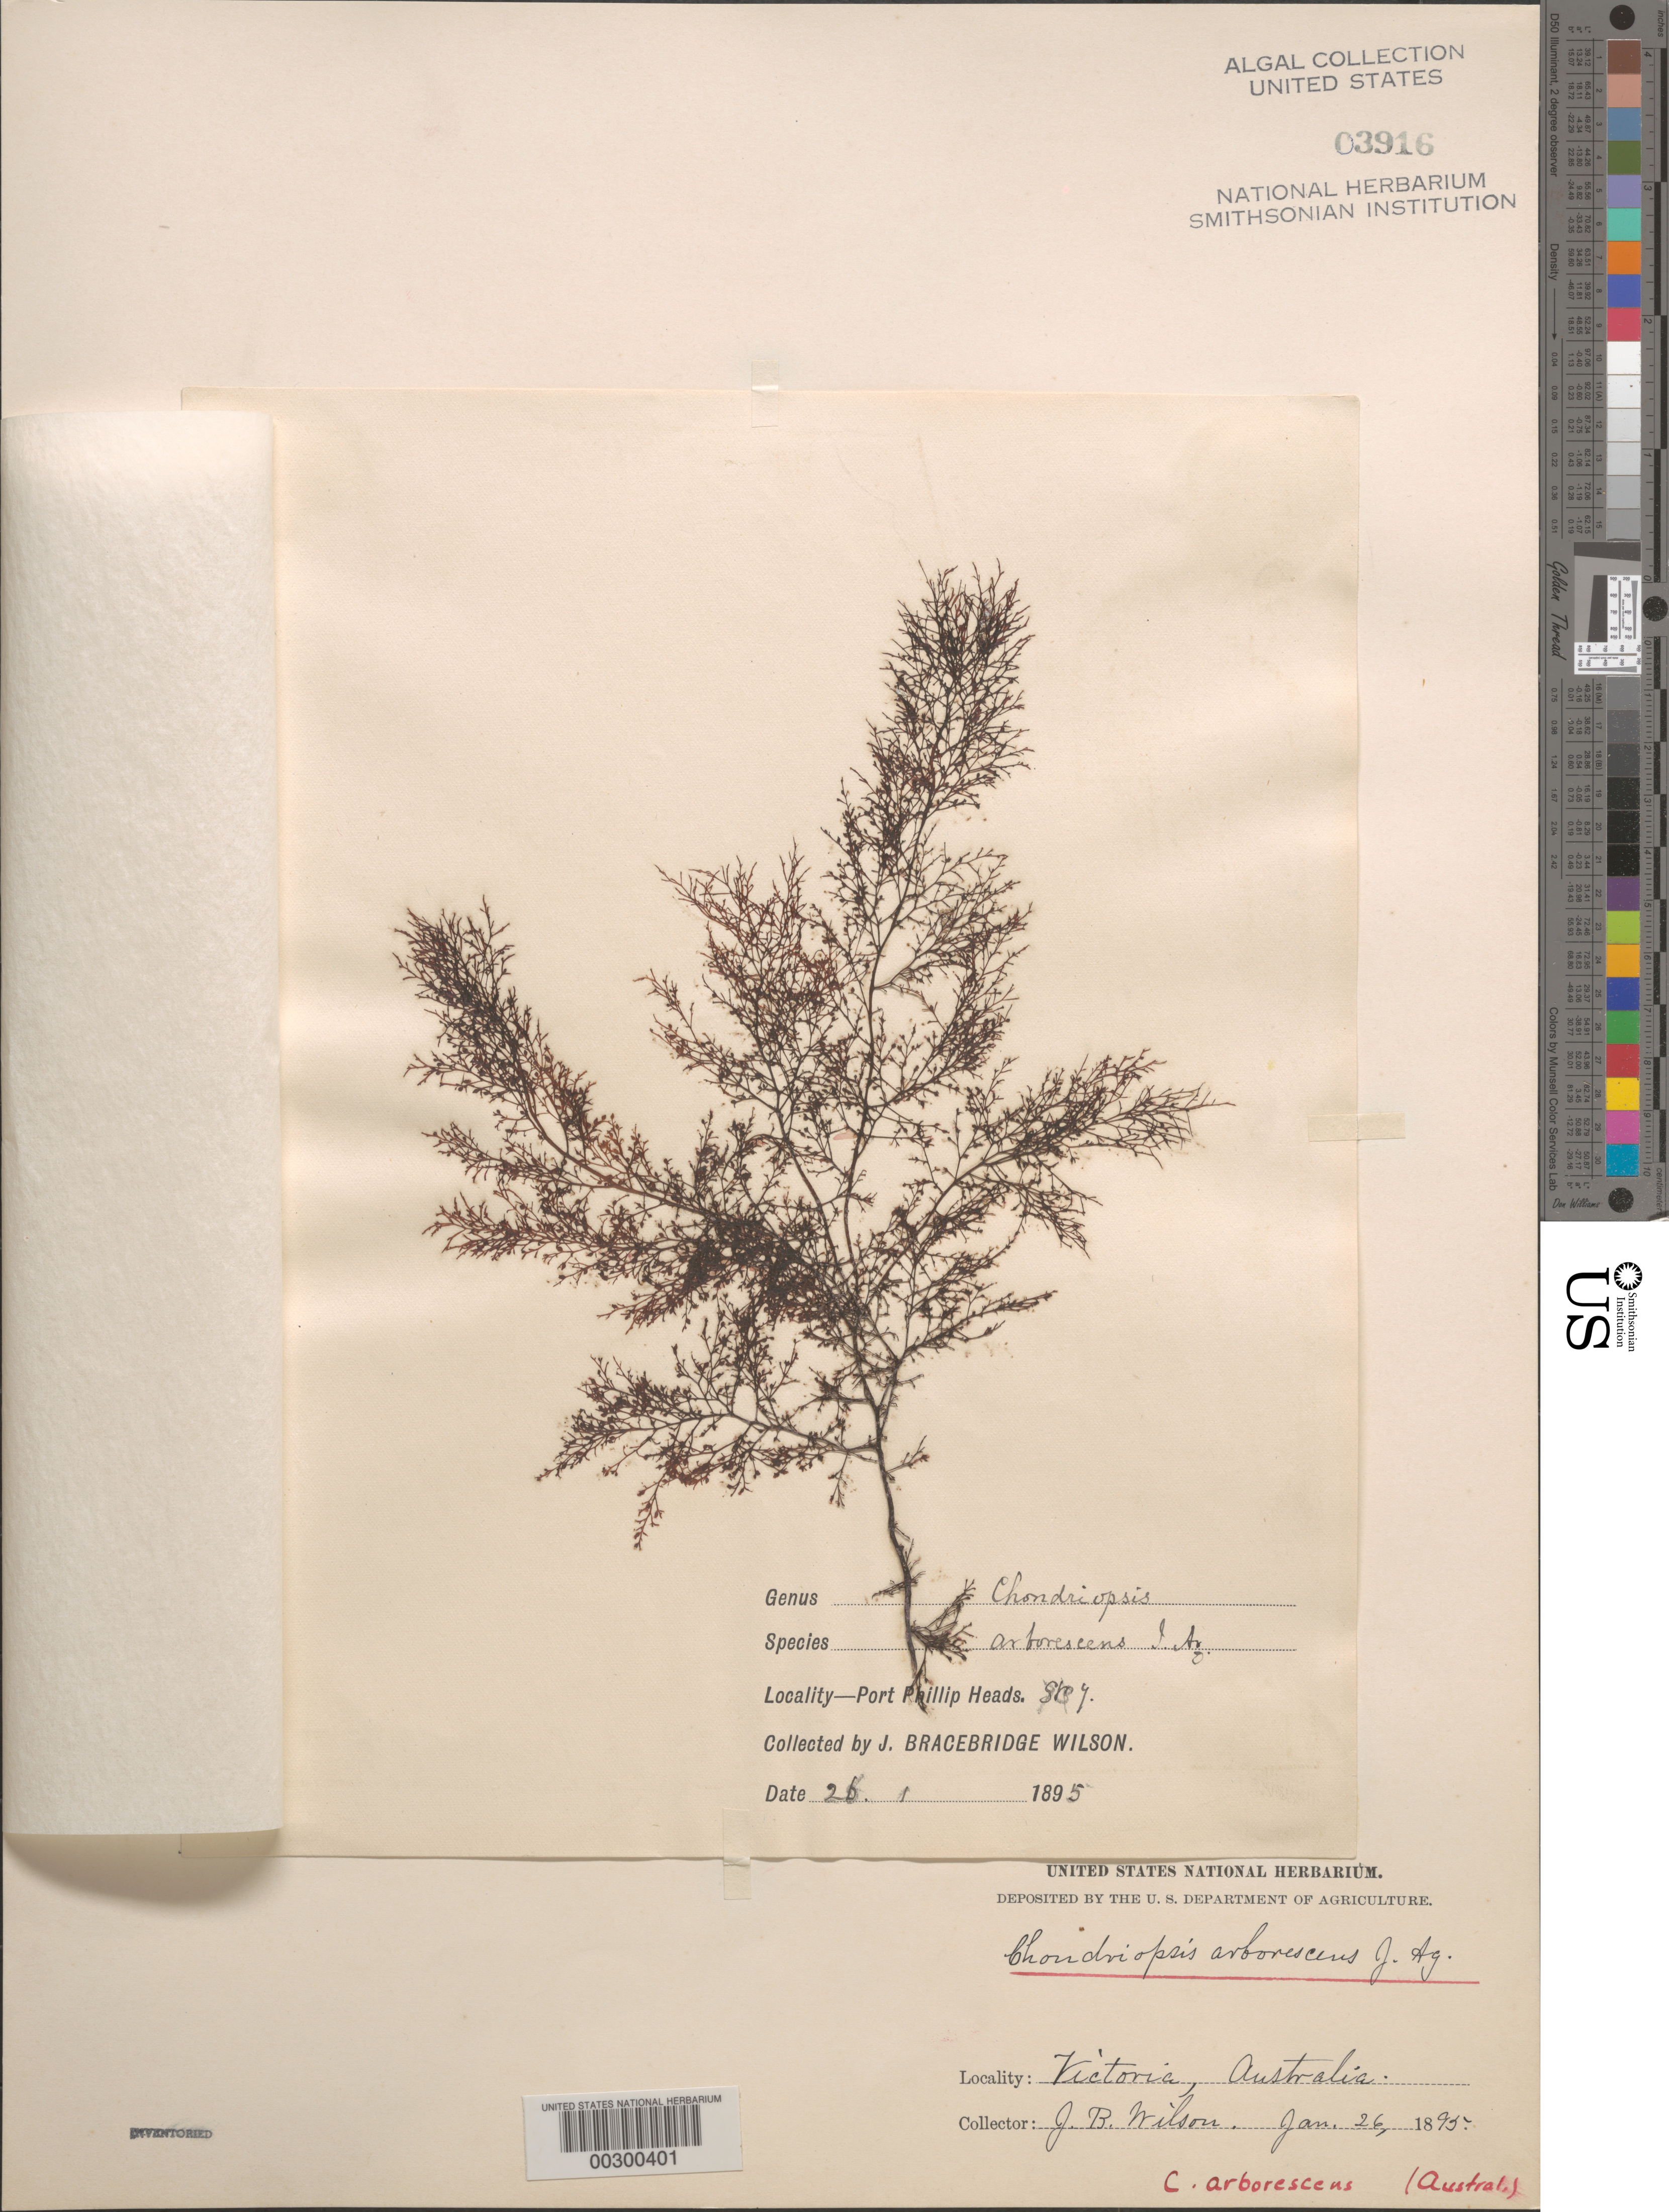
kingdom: Plantae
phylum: Rhodophyta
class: Florideophyceae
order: Ceramiales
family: Rhodomelaceae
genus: Chondria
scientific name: Chondria harveyana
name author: (J. Agardh) De Toni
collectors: J. B. Wilson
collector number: Station 9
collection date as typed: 26 Jan 1895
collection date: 1895-01-26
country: Australia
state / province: Victoria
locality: Port Phillip Heads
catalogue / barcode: US 3916